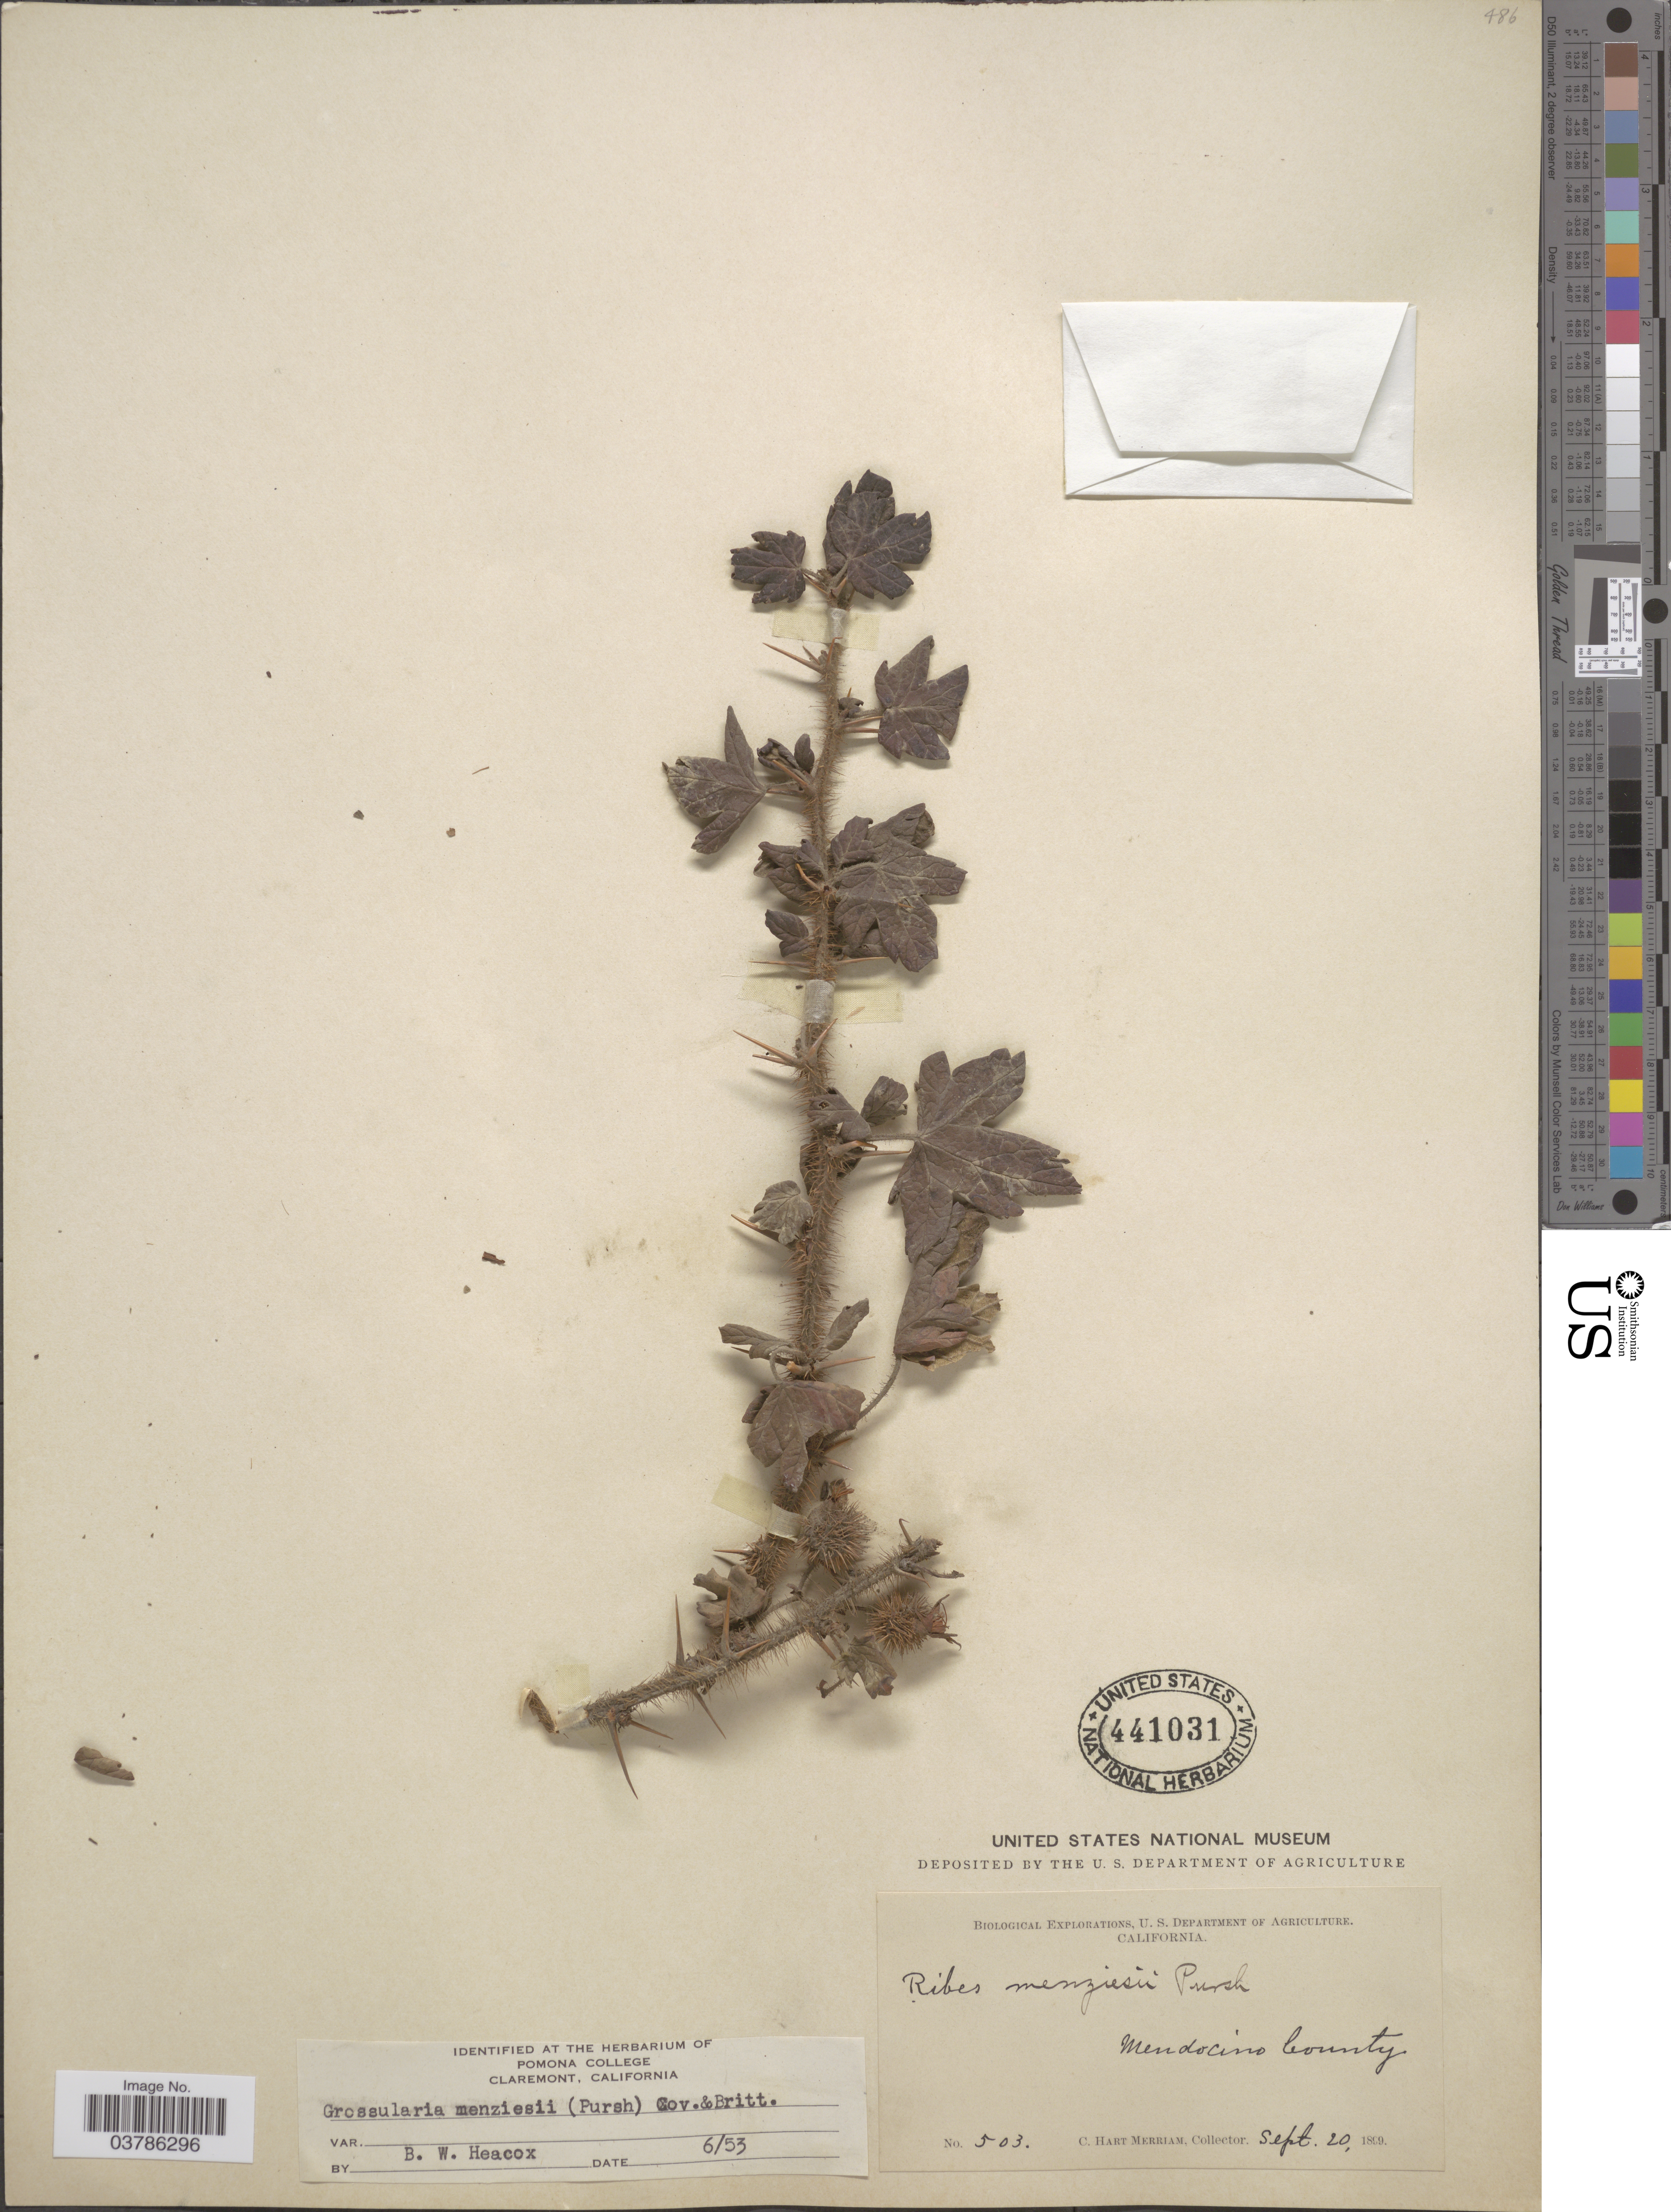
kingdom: Plantae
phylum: Tracheophyta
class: Magnoliopsida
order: Saxifragales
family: Grossulariaceae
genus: Ribes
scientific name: Ribes menziesii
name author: Pursh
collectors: C. Merriam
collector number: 503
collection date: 1899-09-20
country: United States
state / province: California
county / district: Mendocino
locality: Mendocino County.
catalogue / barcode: US 441031